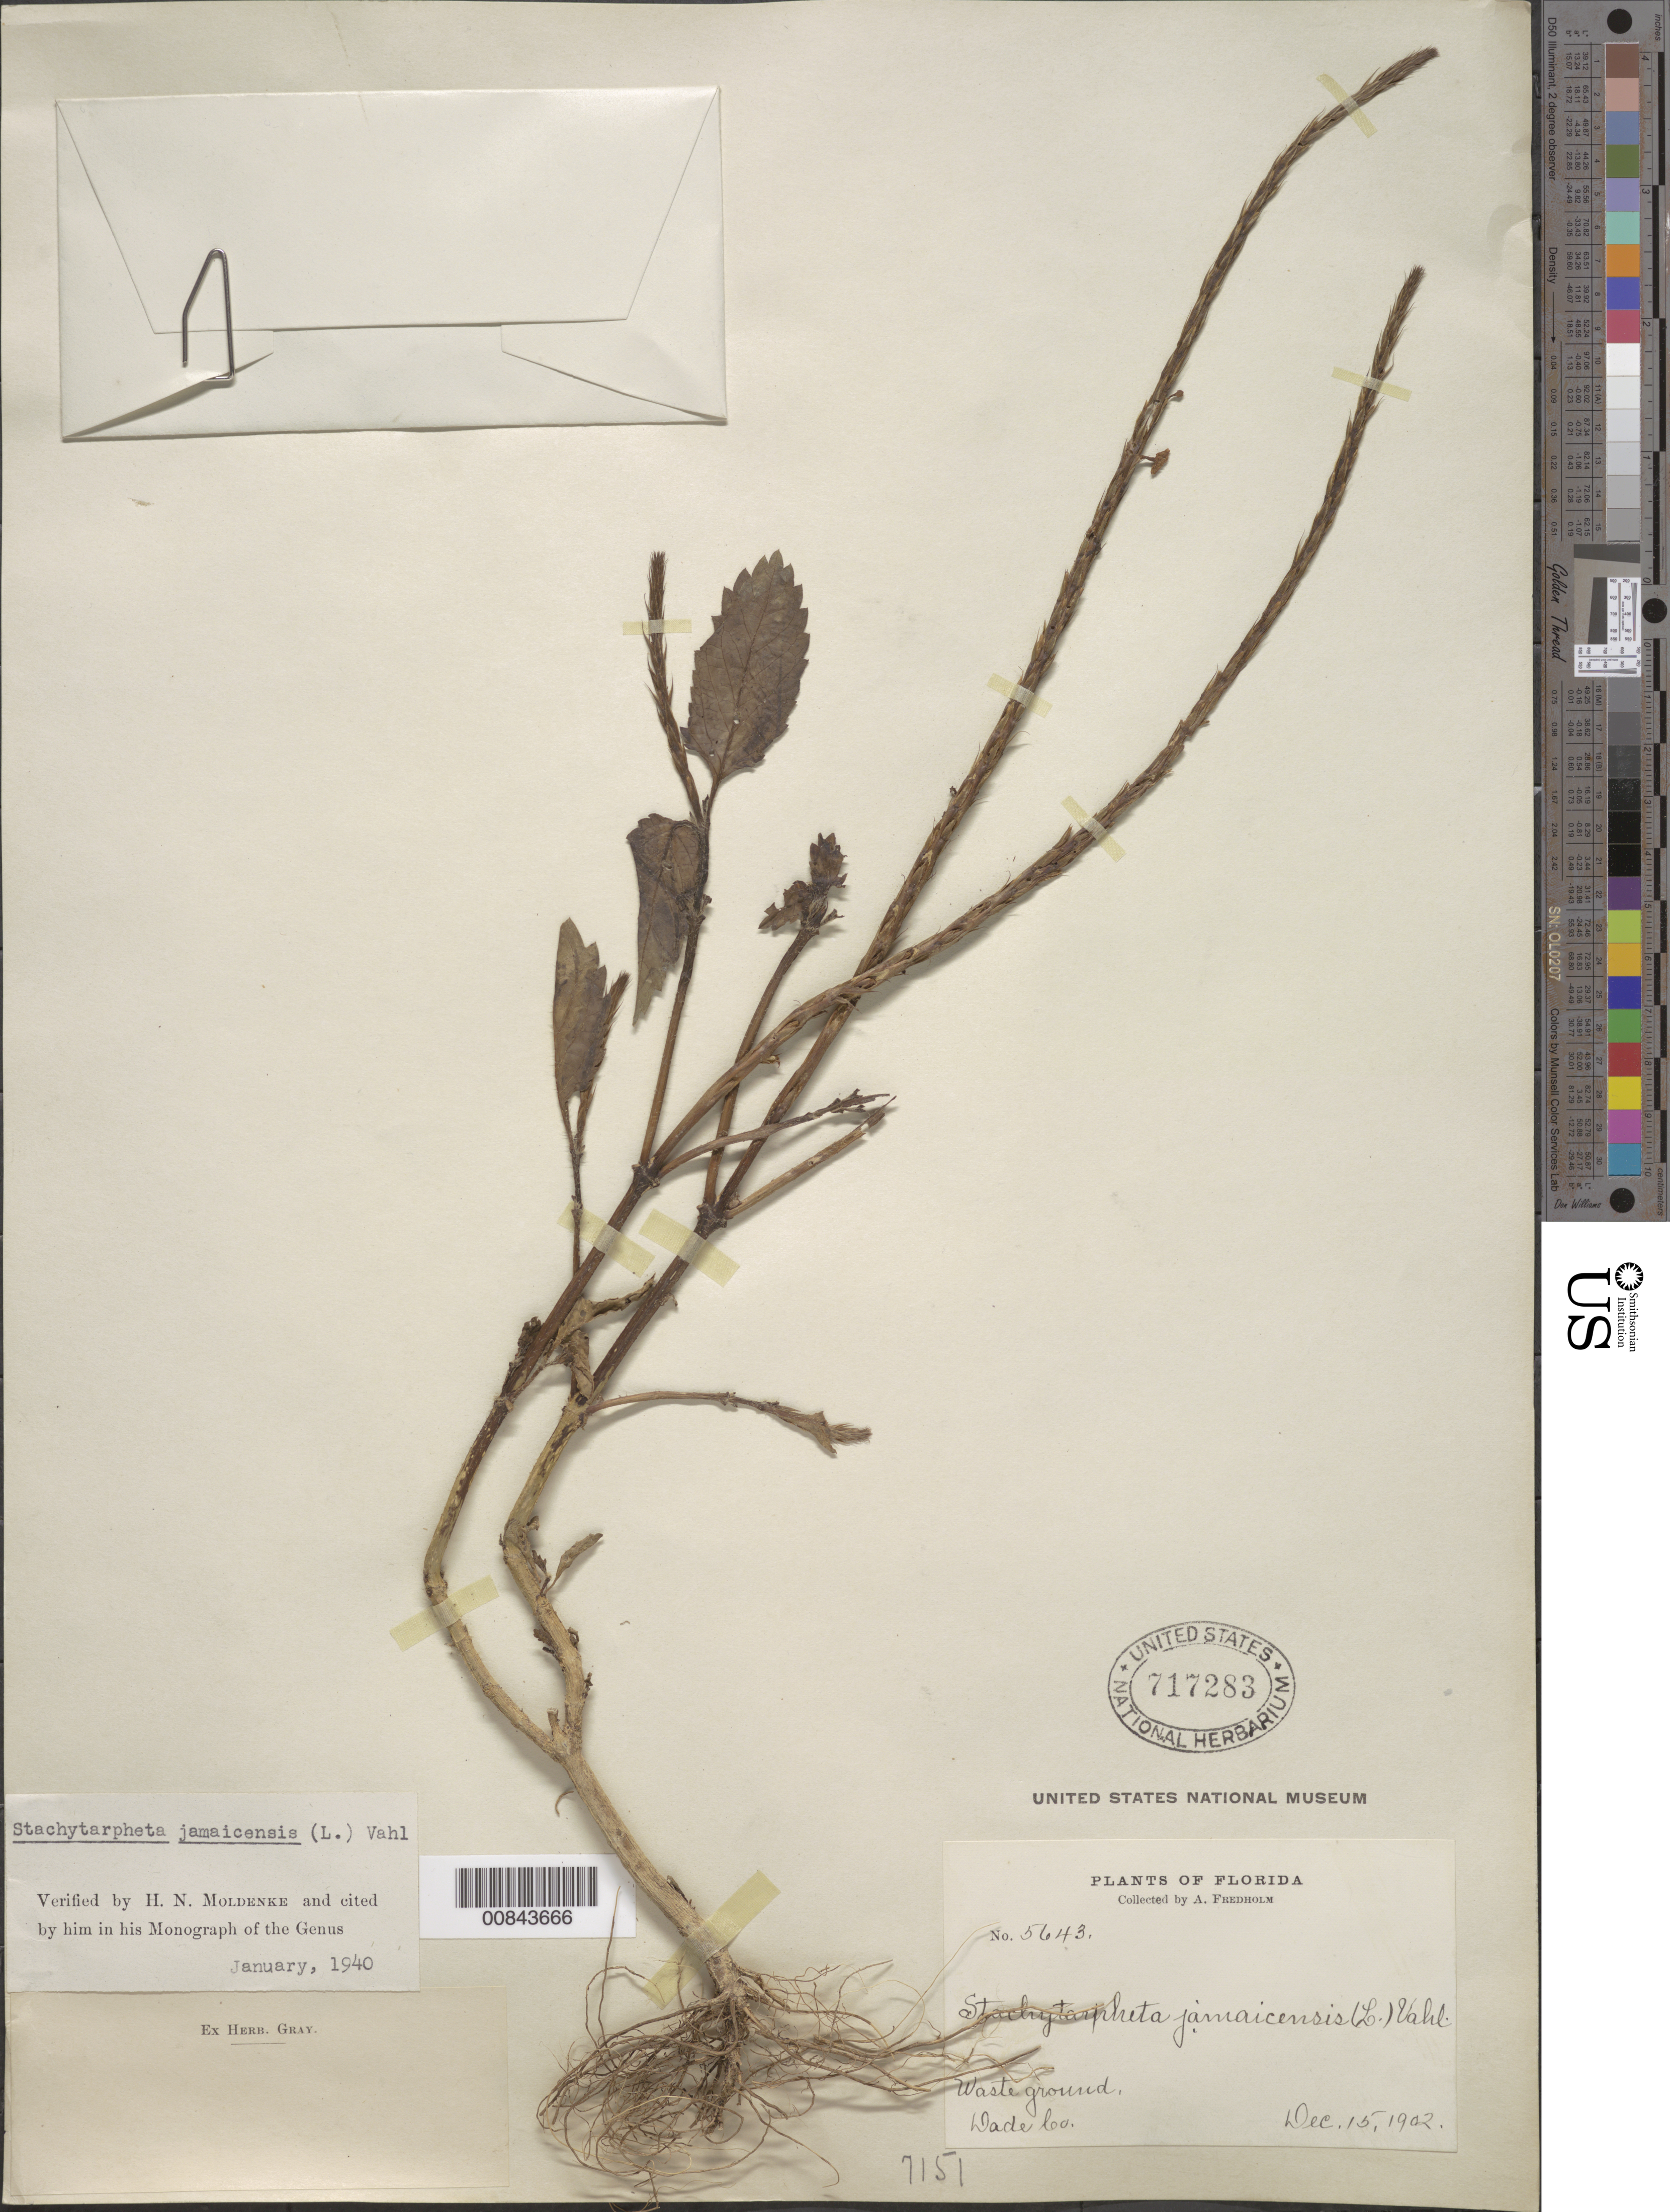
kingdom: Plantae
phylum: Tracheophyta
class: Magnoliopsida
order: Lamiales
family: Verbenaceae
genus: Stachytarpheta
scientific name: Stachytarpheta jamaicensis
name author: (L.) Vahl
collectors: A. J. Fredholm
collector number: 5643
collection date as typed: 15 Dec 1902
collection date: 1902-12-15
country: United States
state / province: Florida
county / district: Dade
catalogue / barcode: US 717283